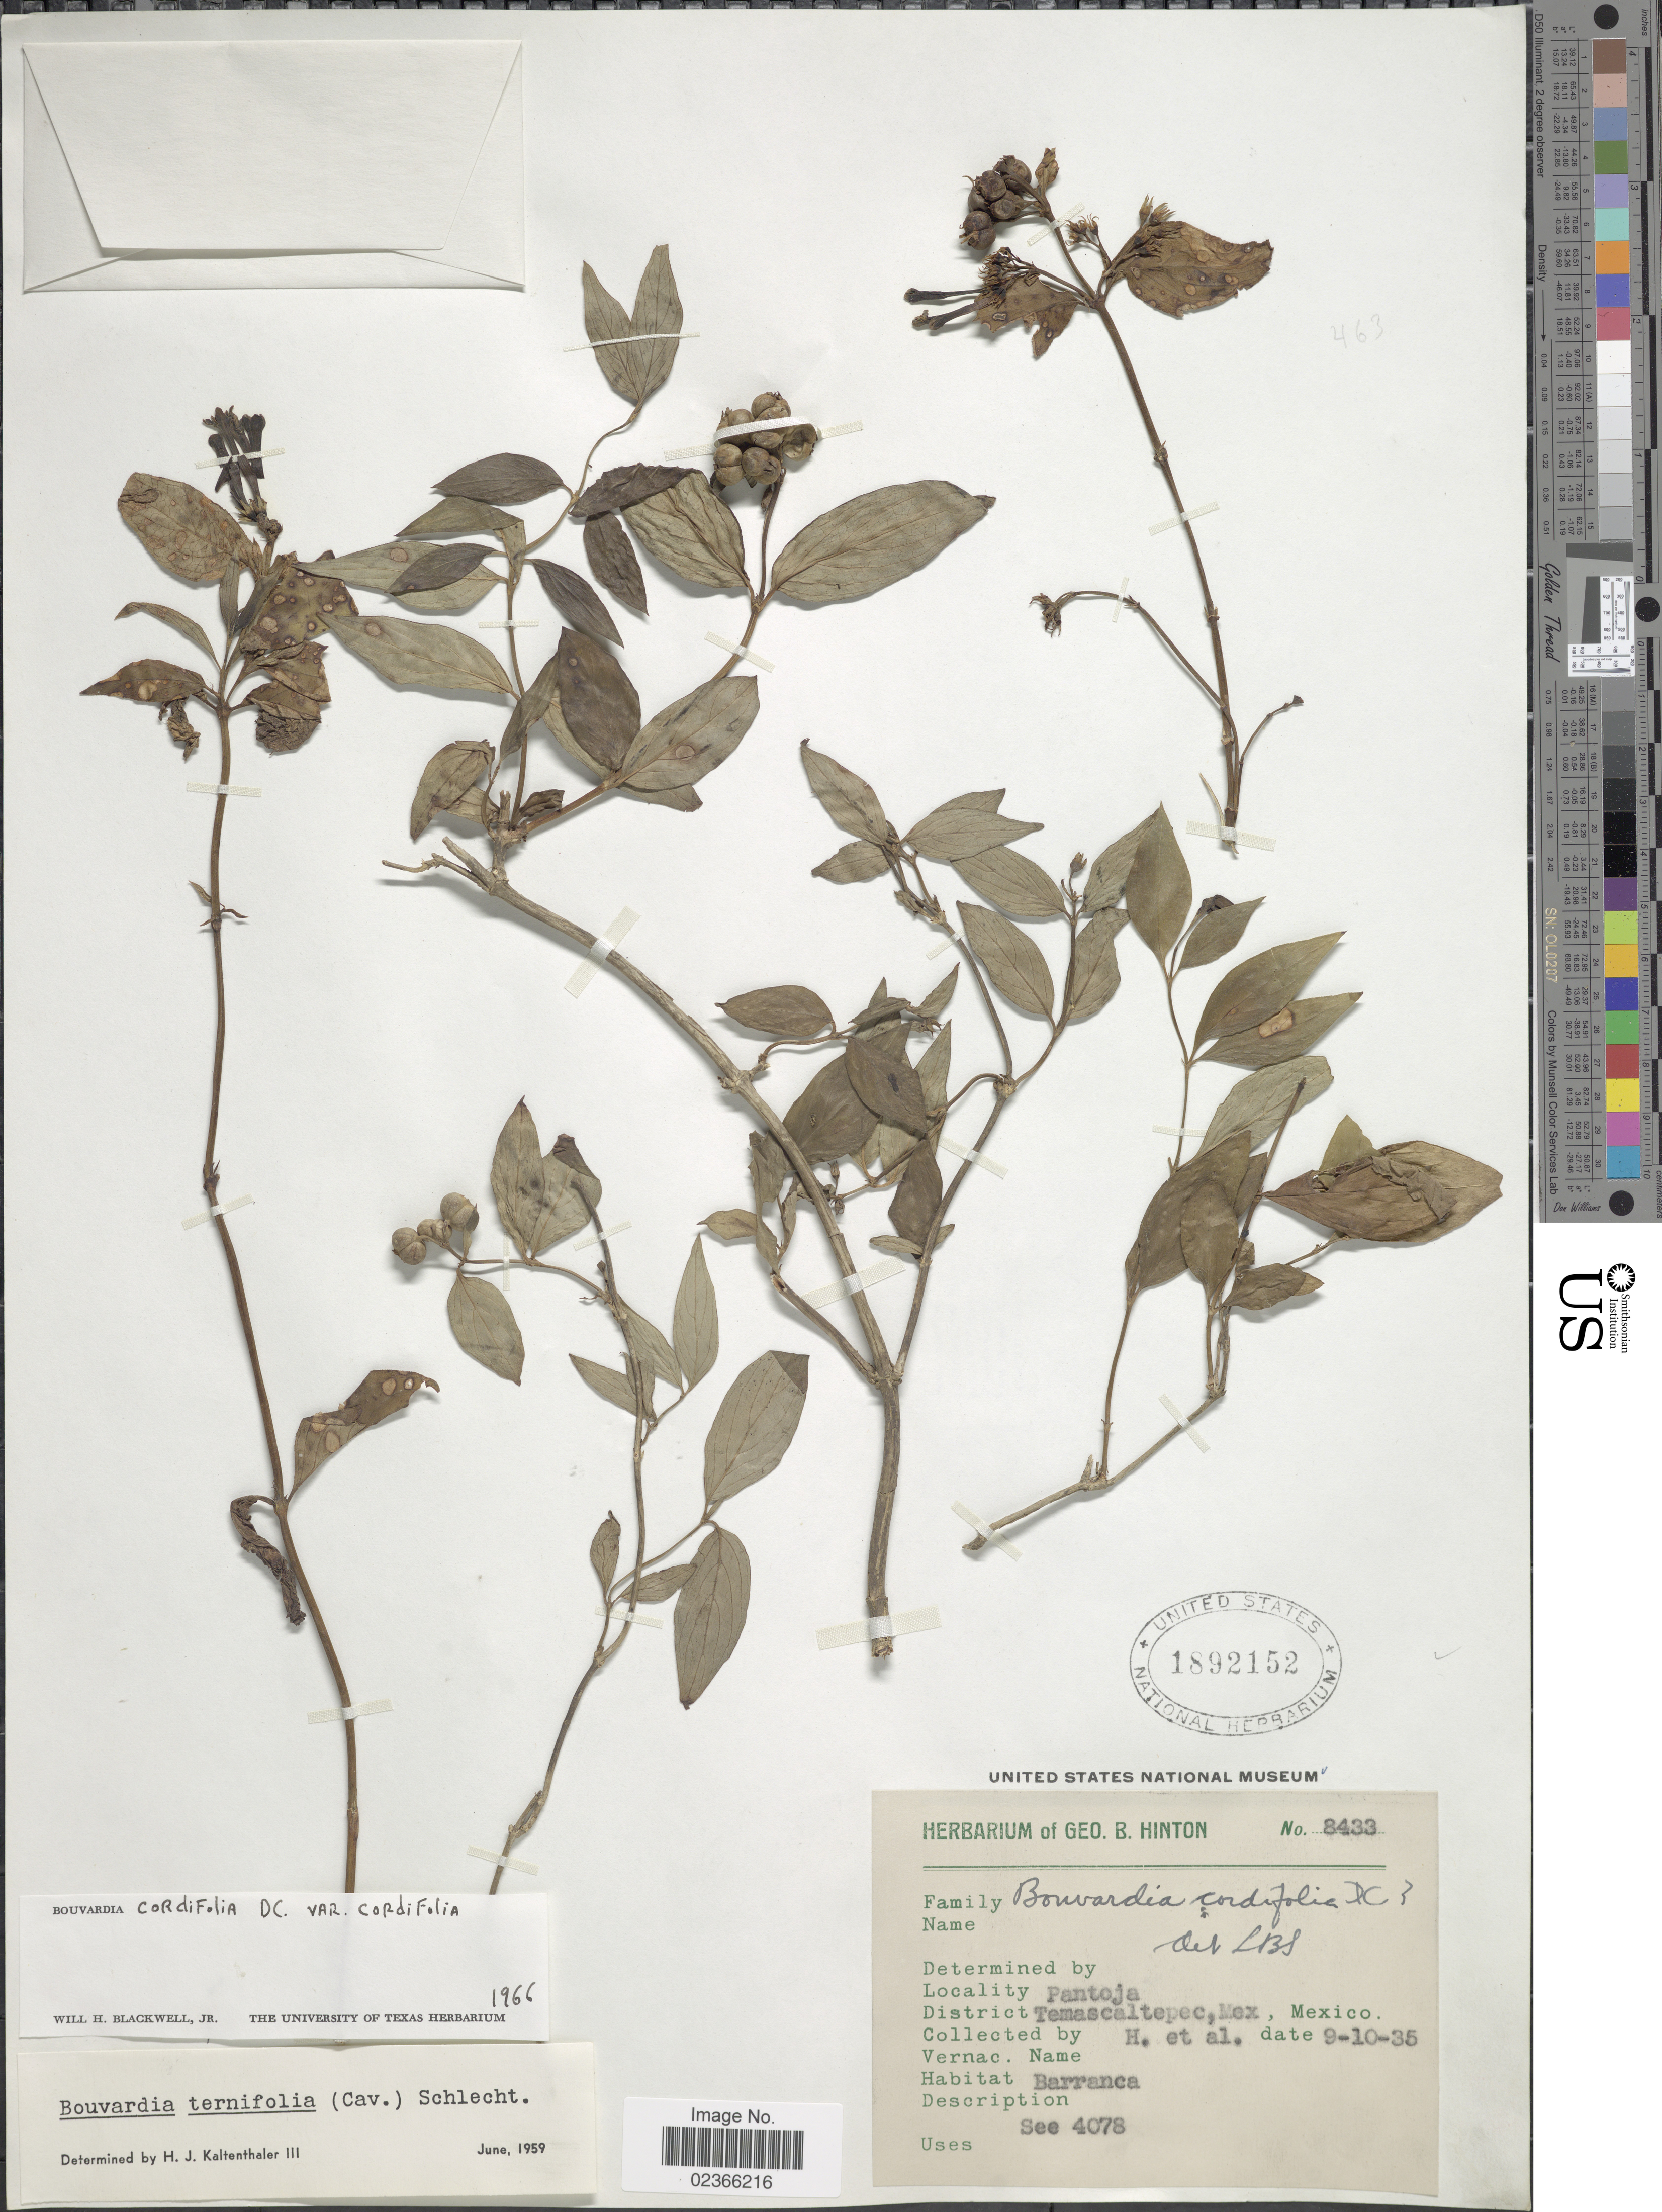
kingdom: Plantae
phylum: Tracheophyta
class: Magnoliopsida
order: Gentianales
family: Rubiaceae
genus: Bouvardia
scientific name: Bouvardia cordifolia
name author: DC.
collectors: G. B. Hinton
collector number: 8433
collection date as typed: Transcribed d/m/y: 10/9/35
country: Mexico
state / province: México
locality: District Temascaltepec, Mex. Mexico.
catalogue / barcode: US 1892152